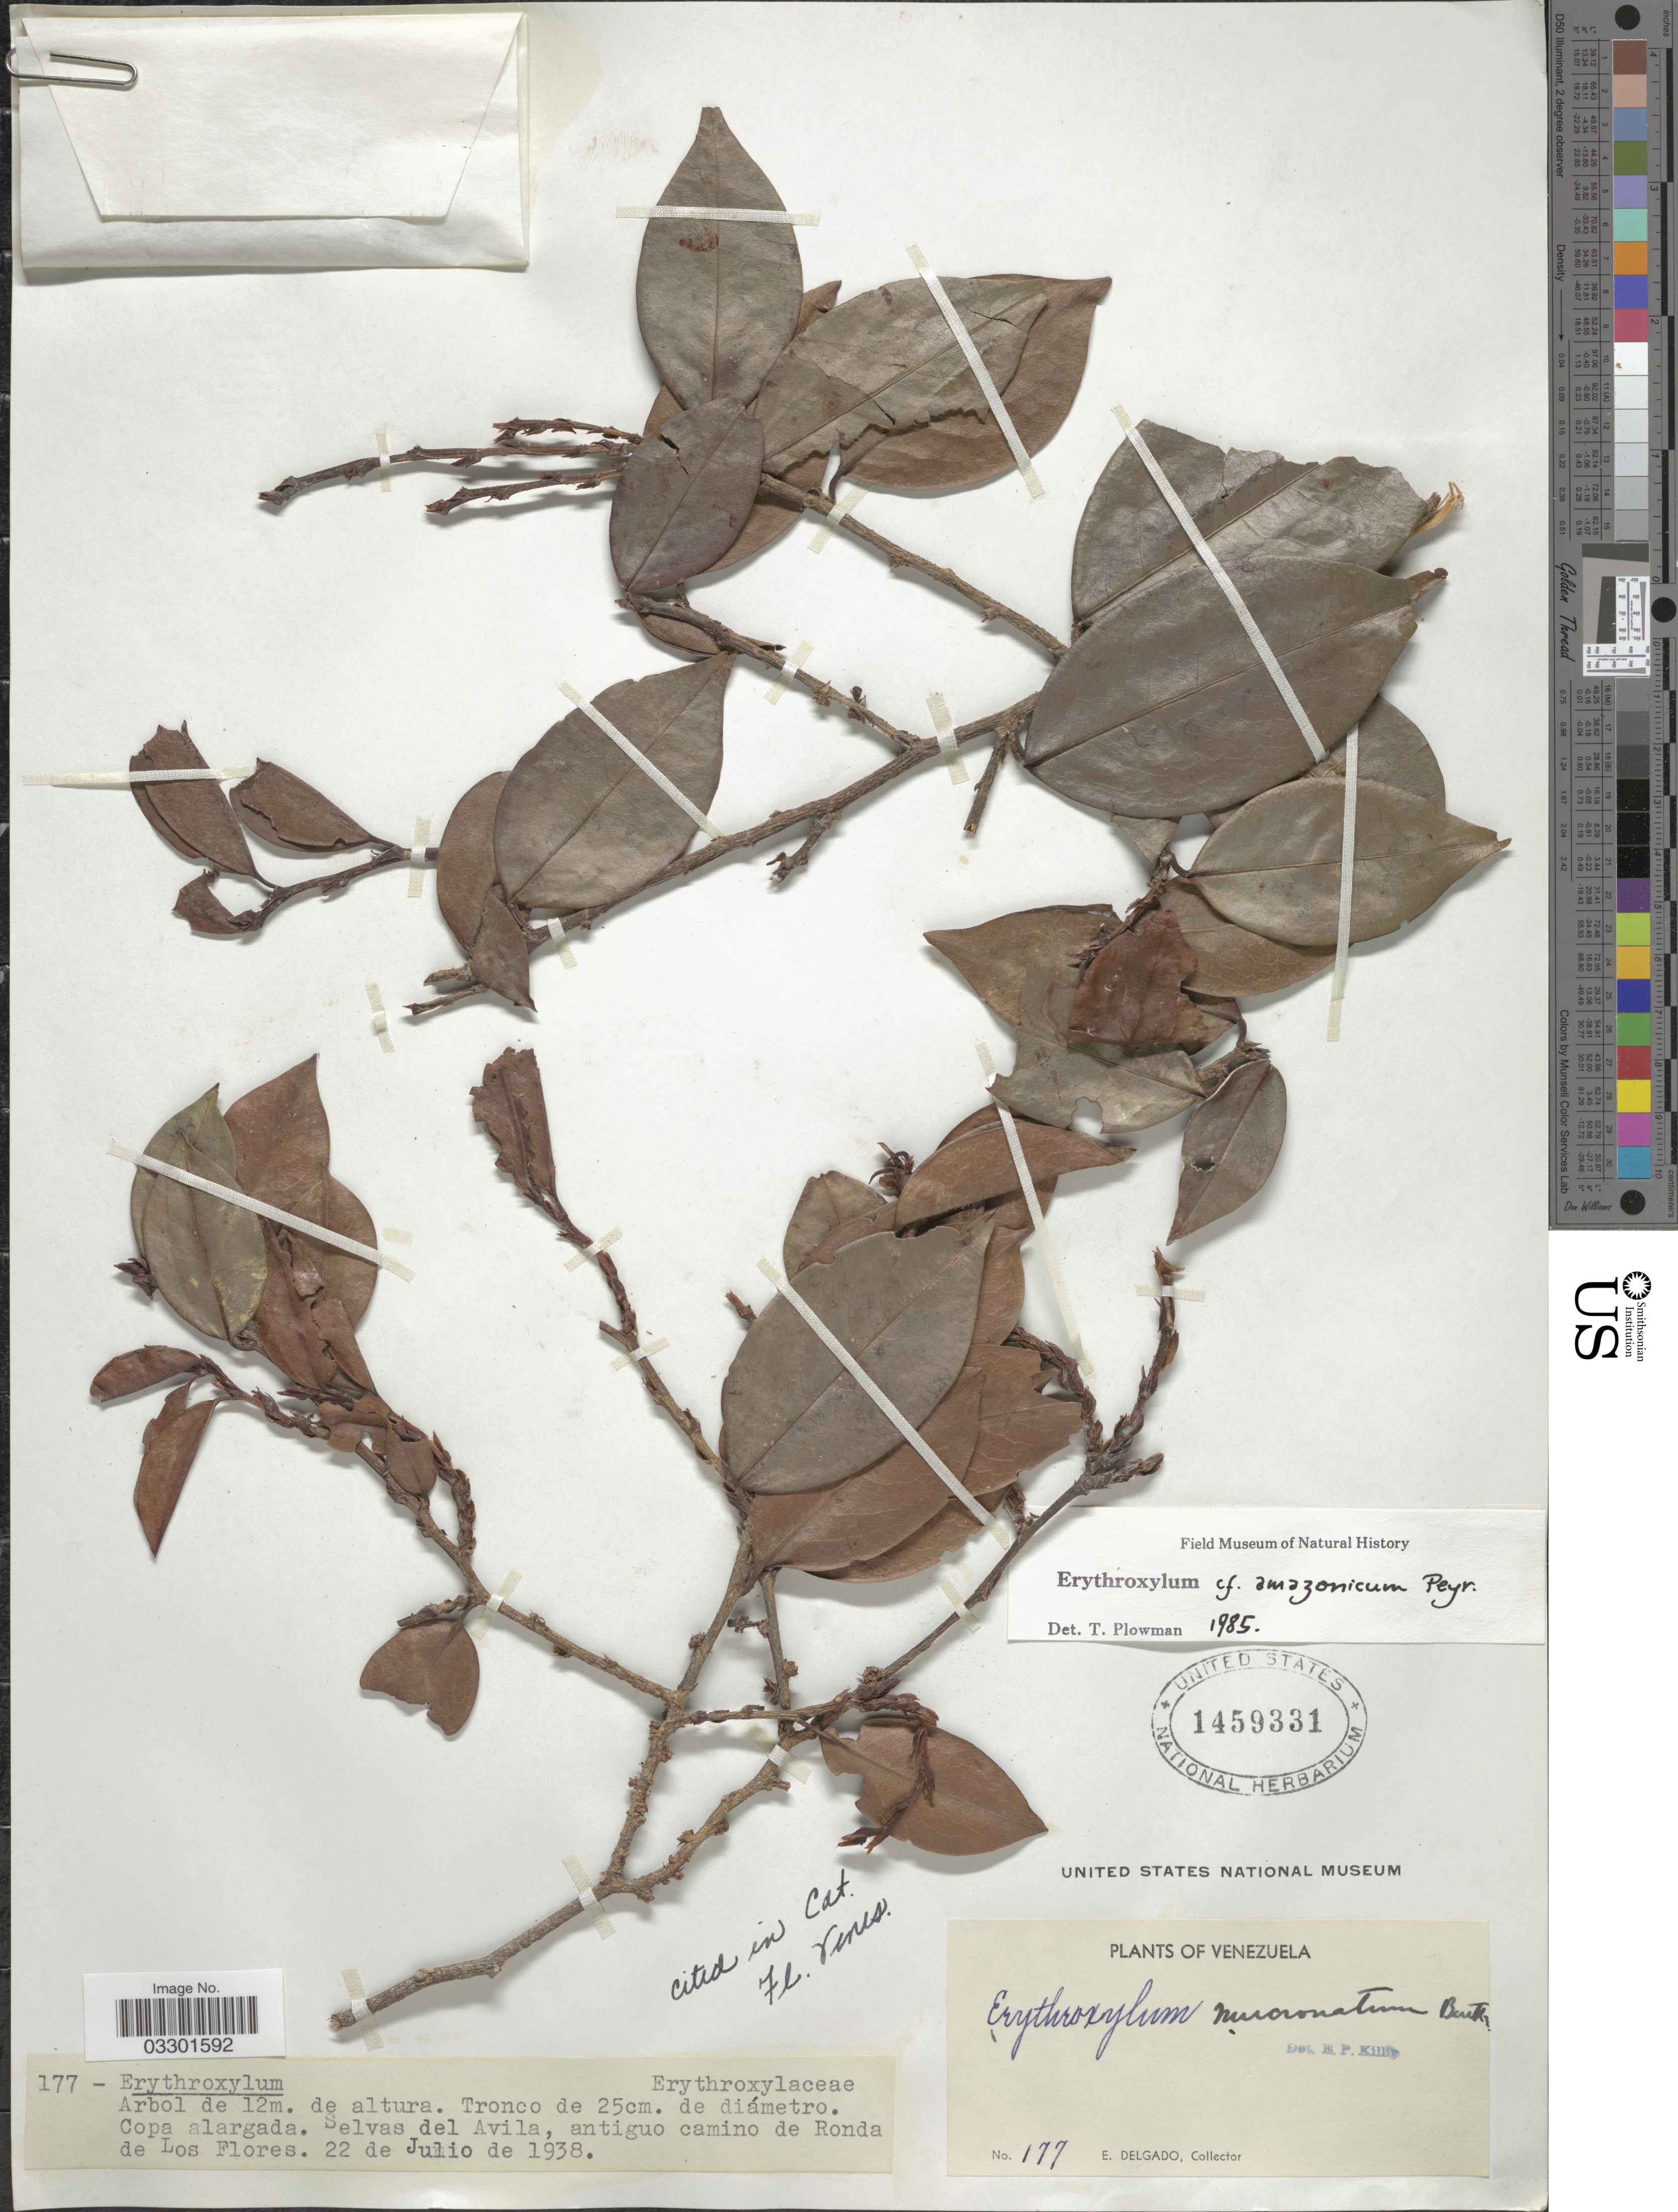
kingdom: Plantae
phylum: Tracheophyta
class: Magnoliopsida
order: Malpighiales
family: Erythroxylaceae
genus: Erythroxylum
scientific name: Erythroxylum amazonicum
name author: Peyr.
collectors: E. Delgado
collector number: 177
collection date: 1938-07-22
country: Venezuela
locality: Copa alargada. Selvas del Avila, antiguo camino de Ronda de Los Flores.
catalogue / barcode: US 1459331